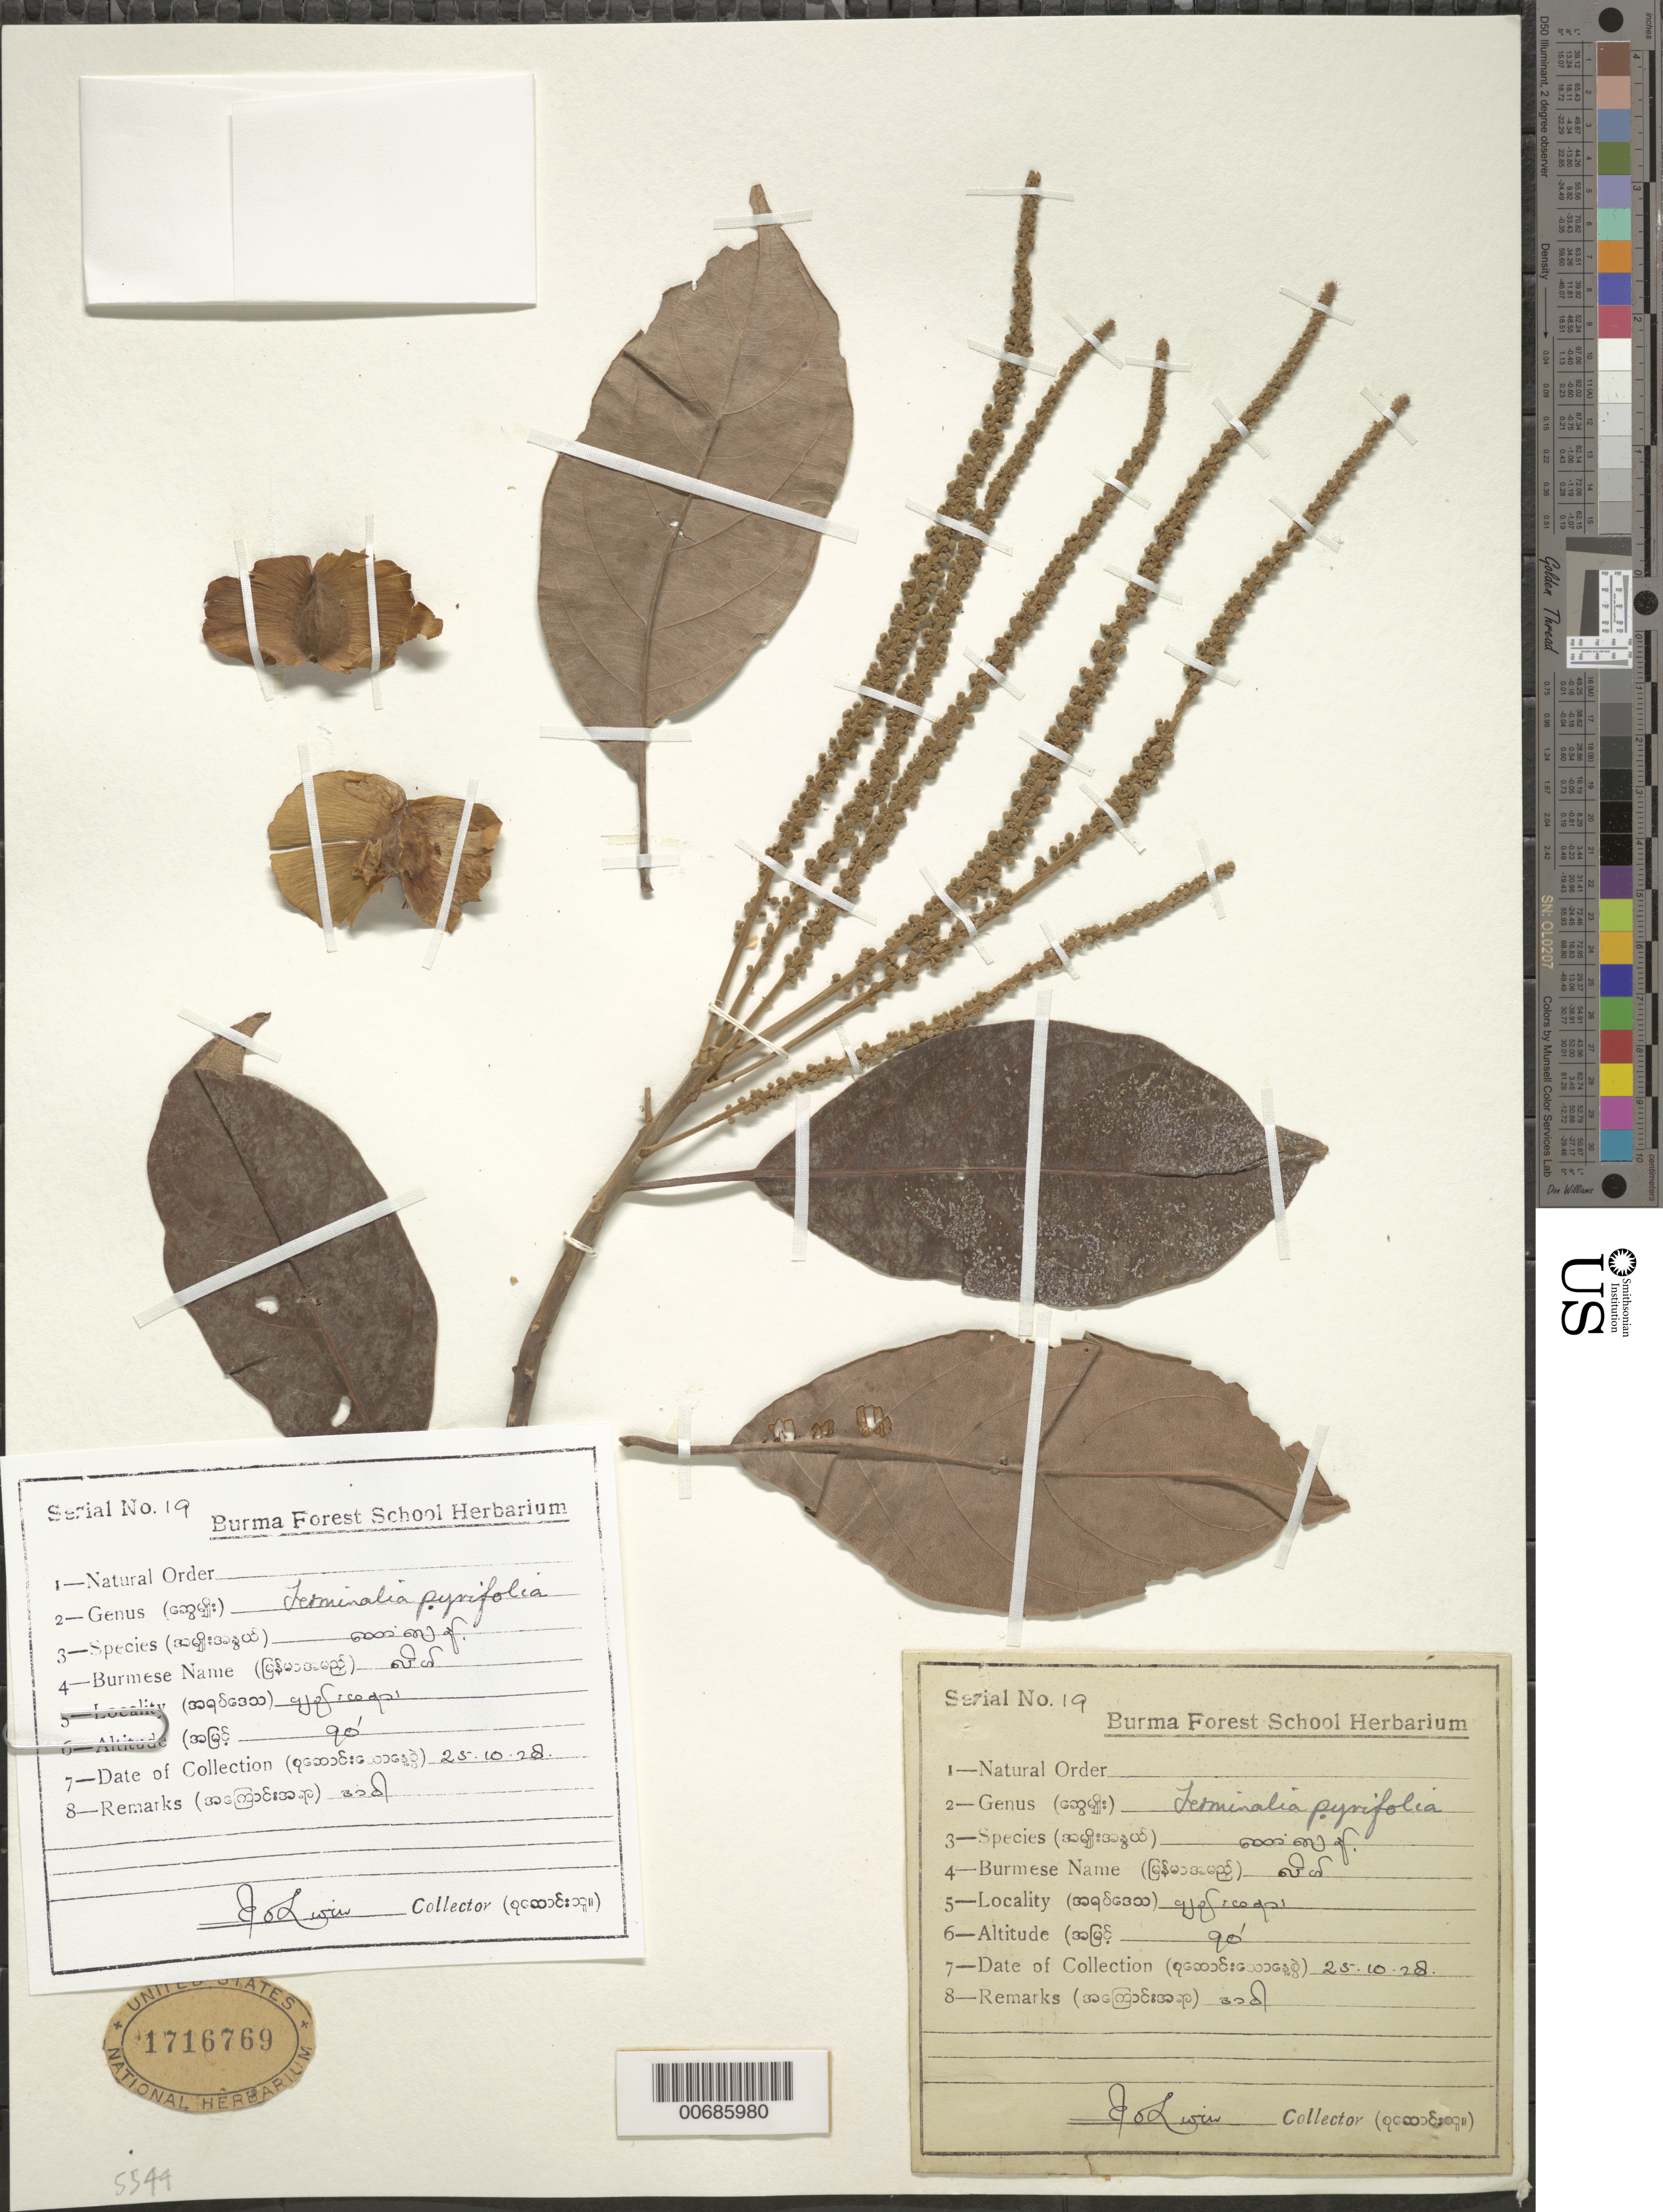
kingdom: Plantae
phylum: Tracheophyta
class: Magnoliopsida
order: Myrtales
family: Combretaceae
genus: Terminalia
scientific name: Terminalia pyrifolia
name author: Kurz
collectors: Burma Forest School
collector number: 19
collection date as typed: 25 Oct 1928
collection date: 1928-10-25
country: Myanmar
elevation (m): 27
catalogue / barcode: US 1716790